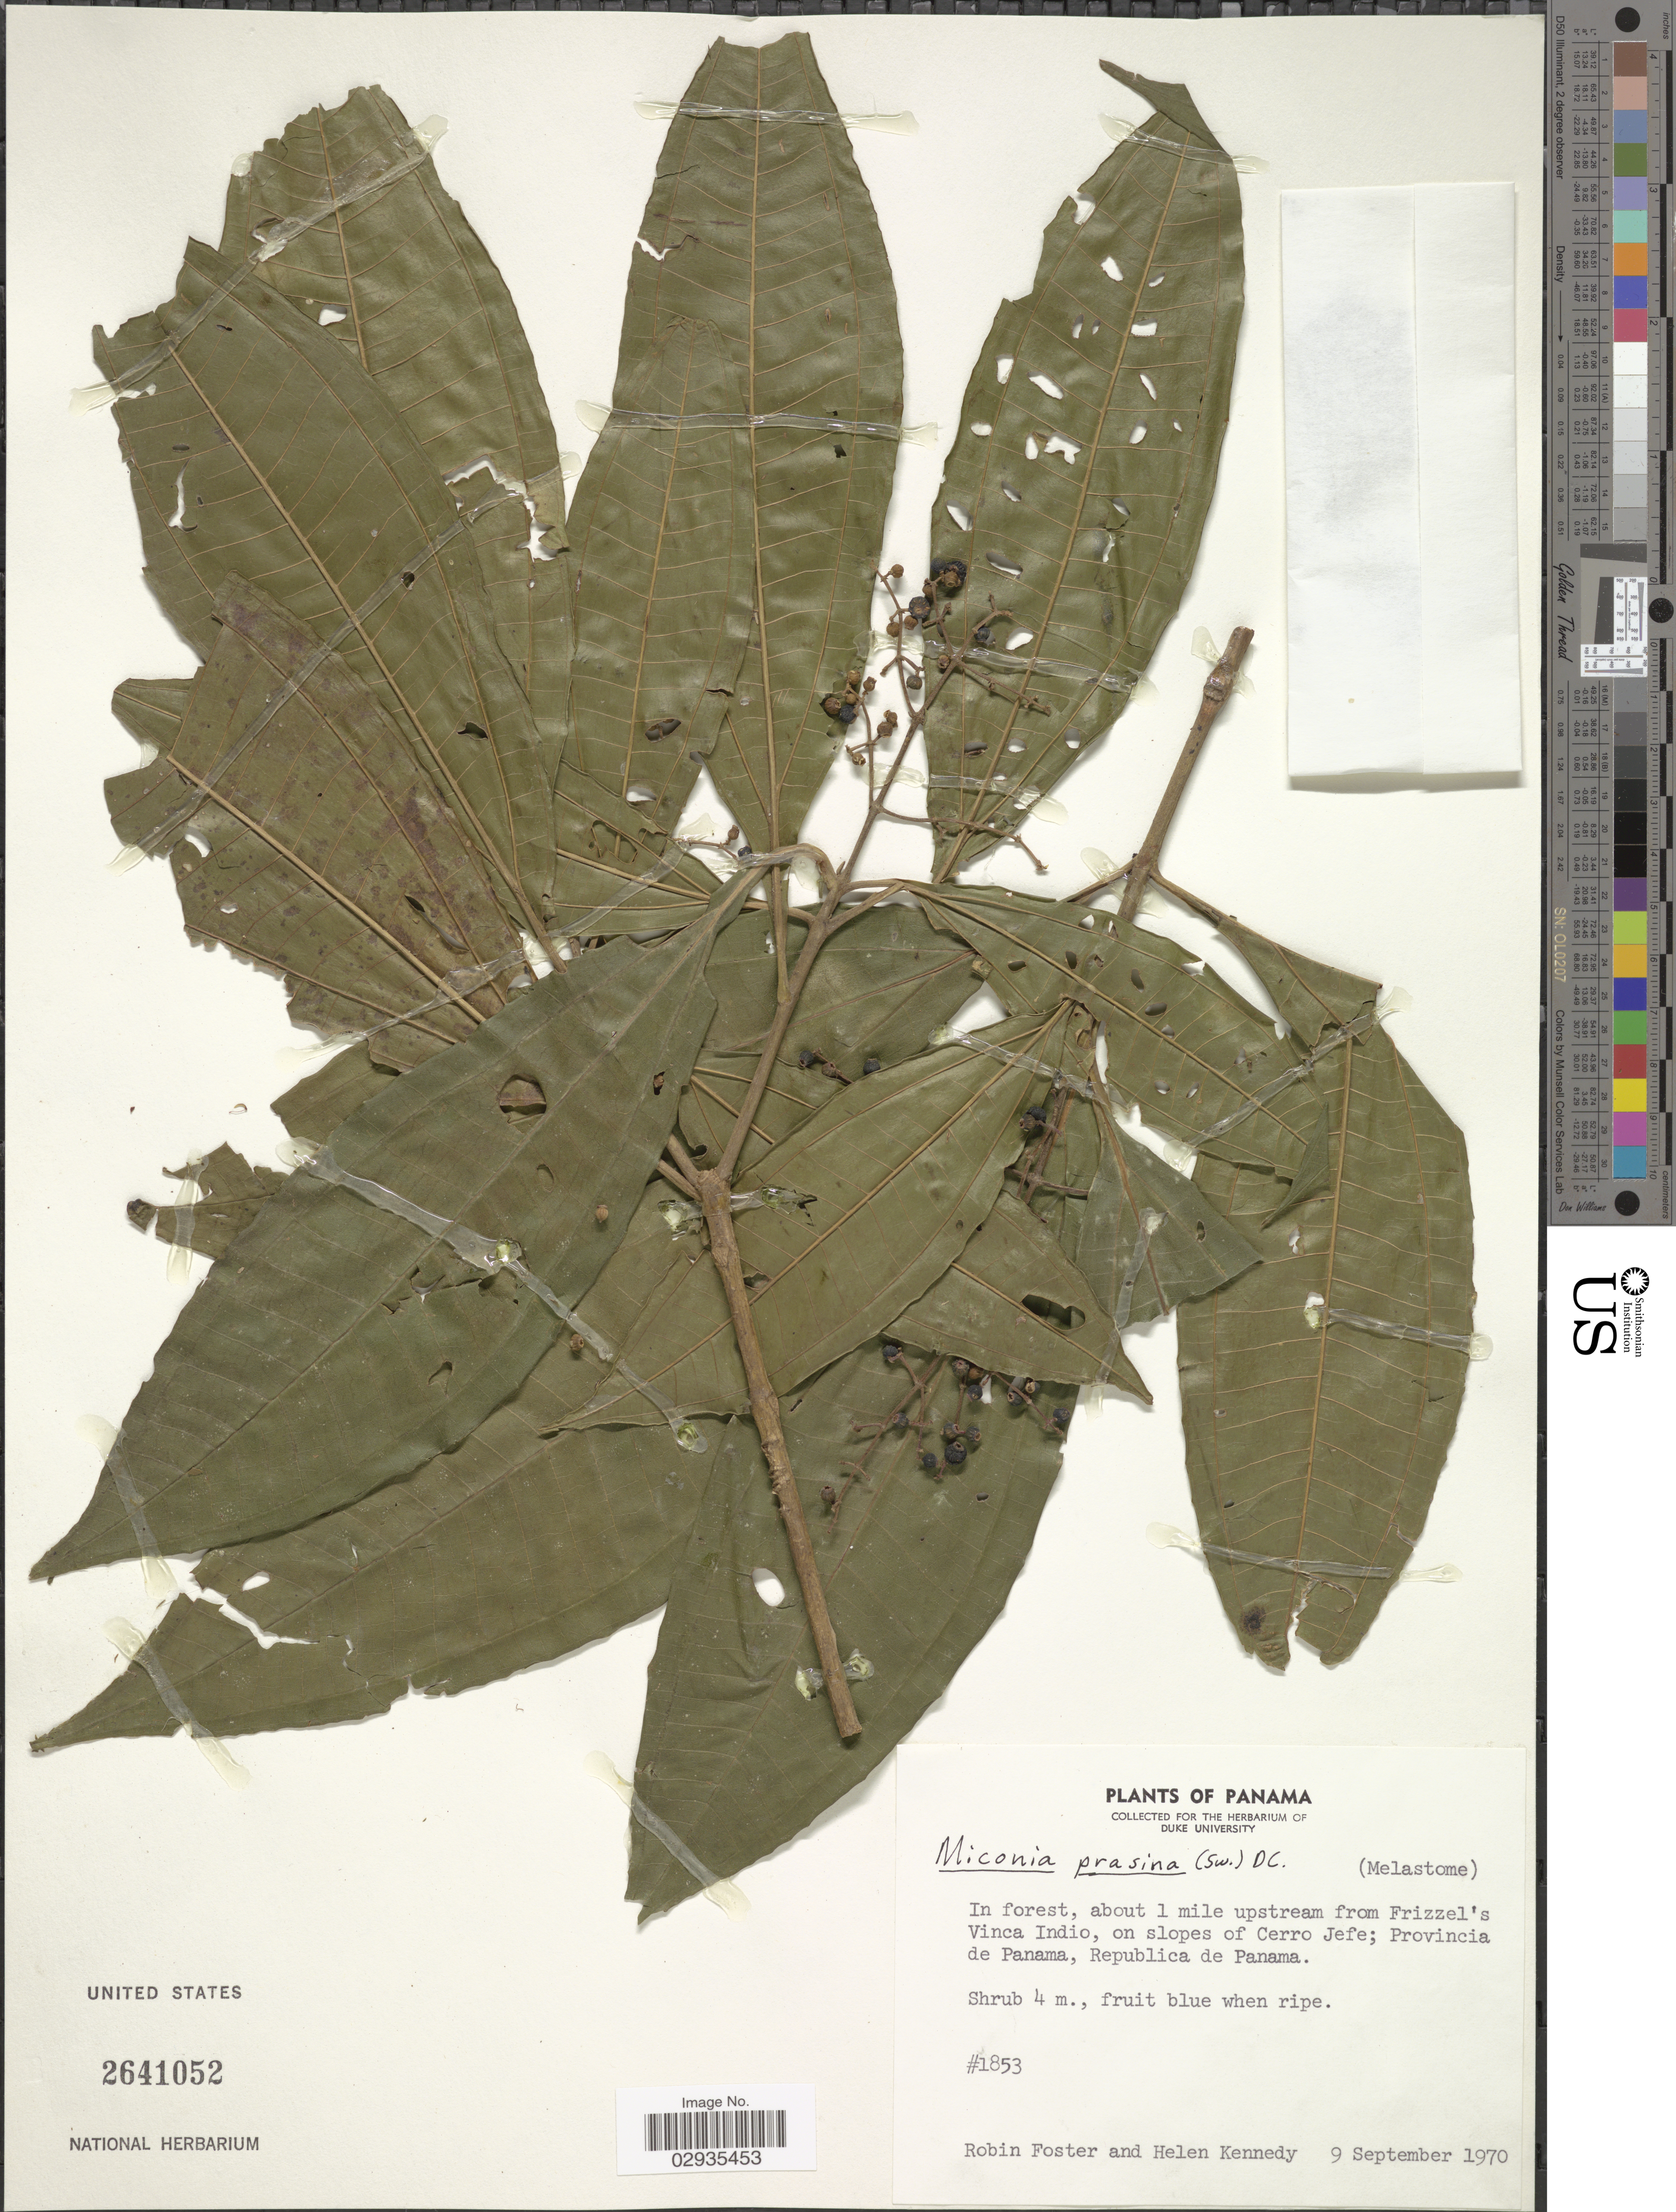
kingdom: Plantae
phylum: Tracheophyta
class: Magnoliopsida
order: Myrtales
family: Melastomataceae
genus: Miconia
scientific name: Miconia prasina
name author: (Sw.) DC.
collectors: R. B. Foster & H. Kennedy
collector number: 1853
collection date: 1970-09-09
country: Panama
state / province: Panamá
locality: In forest, about 1 mile upstream from Frizzel's Vinca Indio, on slopes of Cerro Jefe, Republica de Panama.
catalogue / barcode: US 2641052